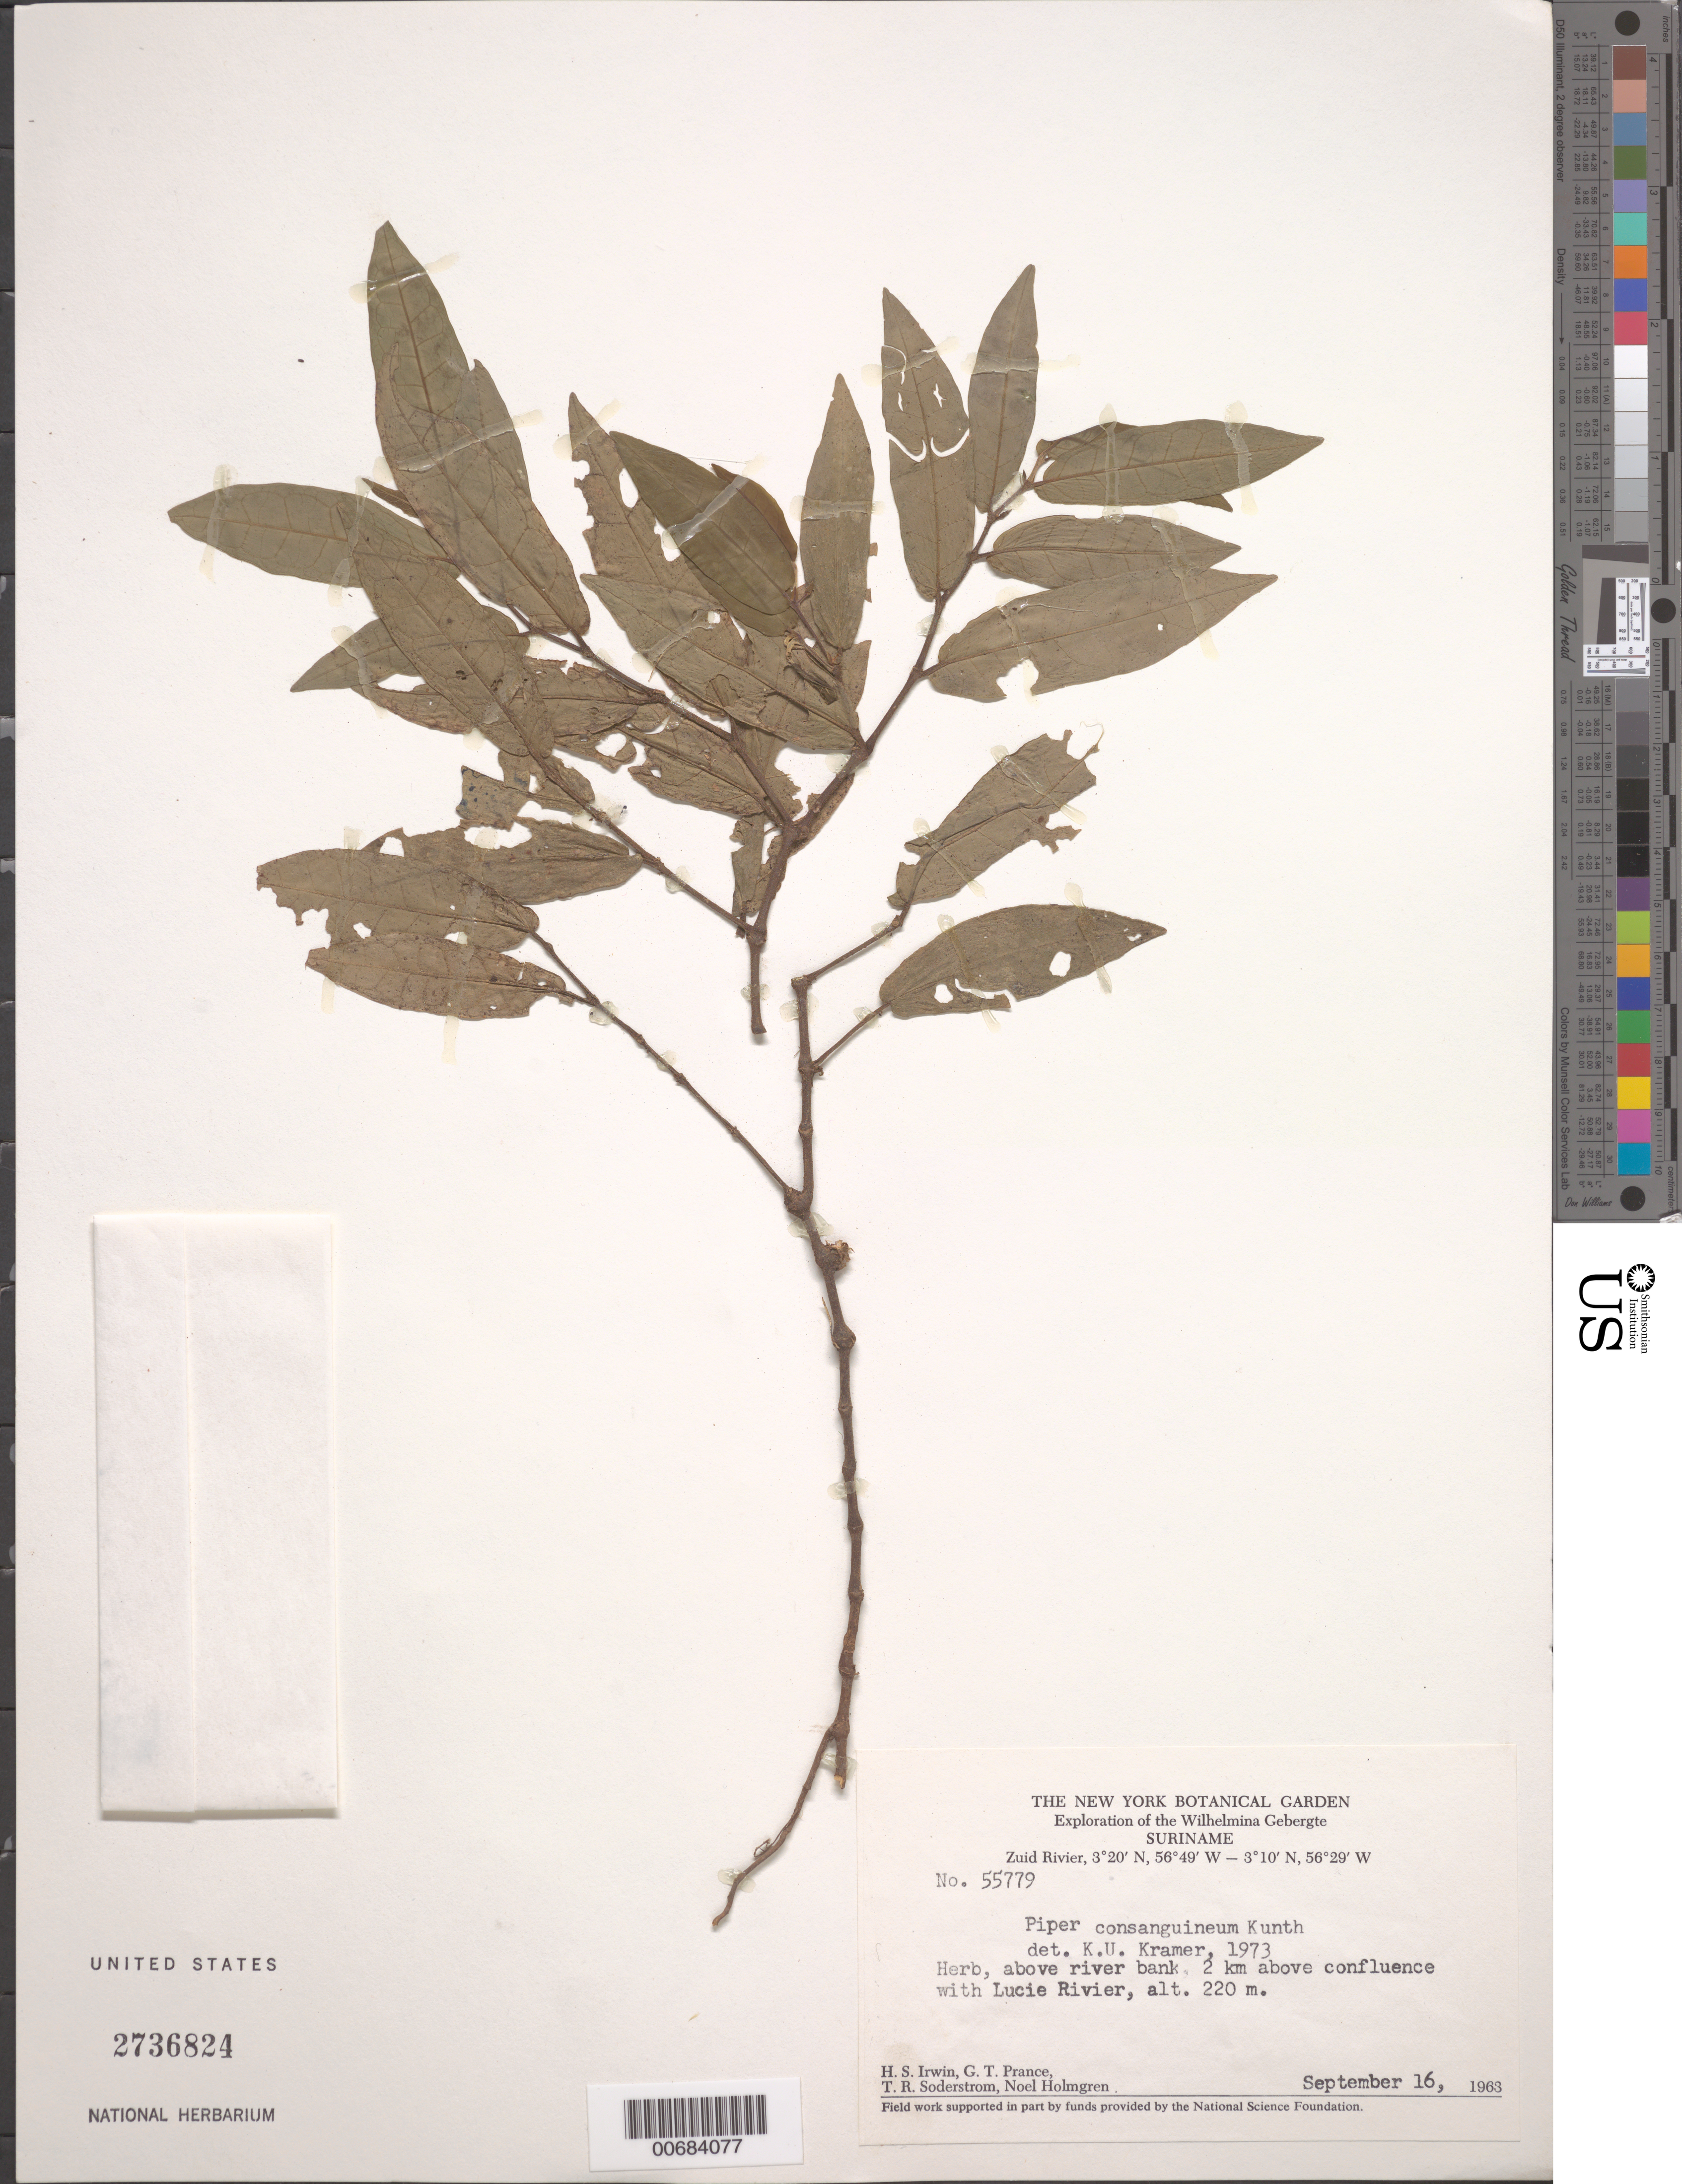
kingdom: Plantae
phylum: Tracheophyta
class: Magnoliopsida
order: Piperales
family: Piperaceae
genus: Piper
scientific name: Piper consanguineum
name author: Kunth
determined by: Kramer, K. U.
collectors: H. Irwin, G. T. Prance, T. R. Soderstrom & N. H. Holmgren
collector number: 55779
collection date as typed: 16-Sep-63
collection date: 1963-09-16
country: Suriname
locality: Zuid River, 2 km above confluence with Lucie R., Wilhelmina Gebergte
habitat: Above river bank, 2 km above confl. with Lucie River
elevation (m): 220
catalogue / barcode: US 2736824